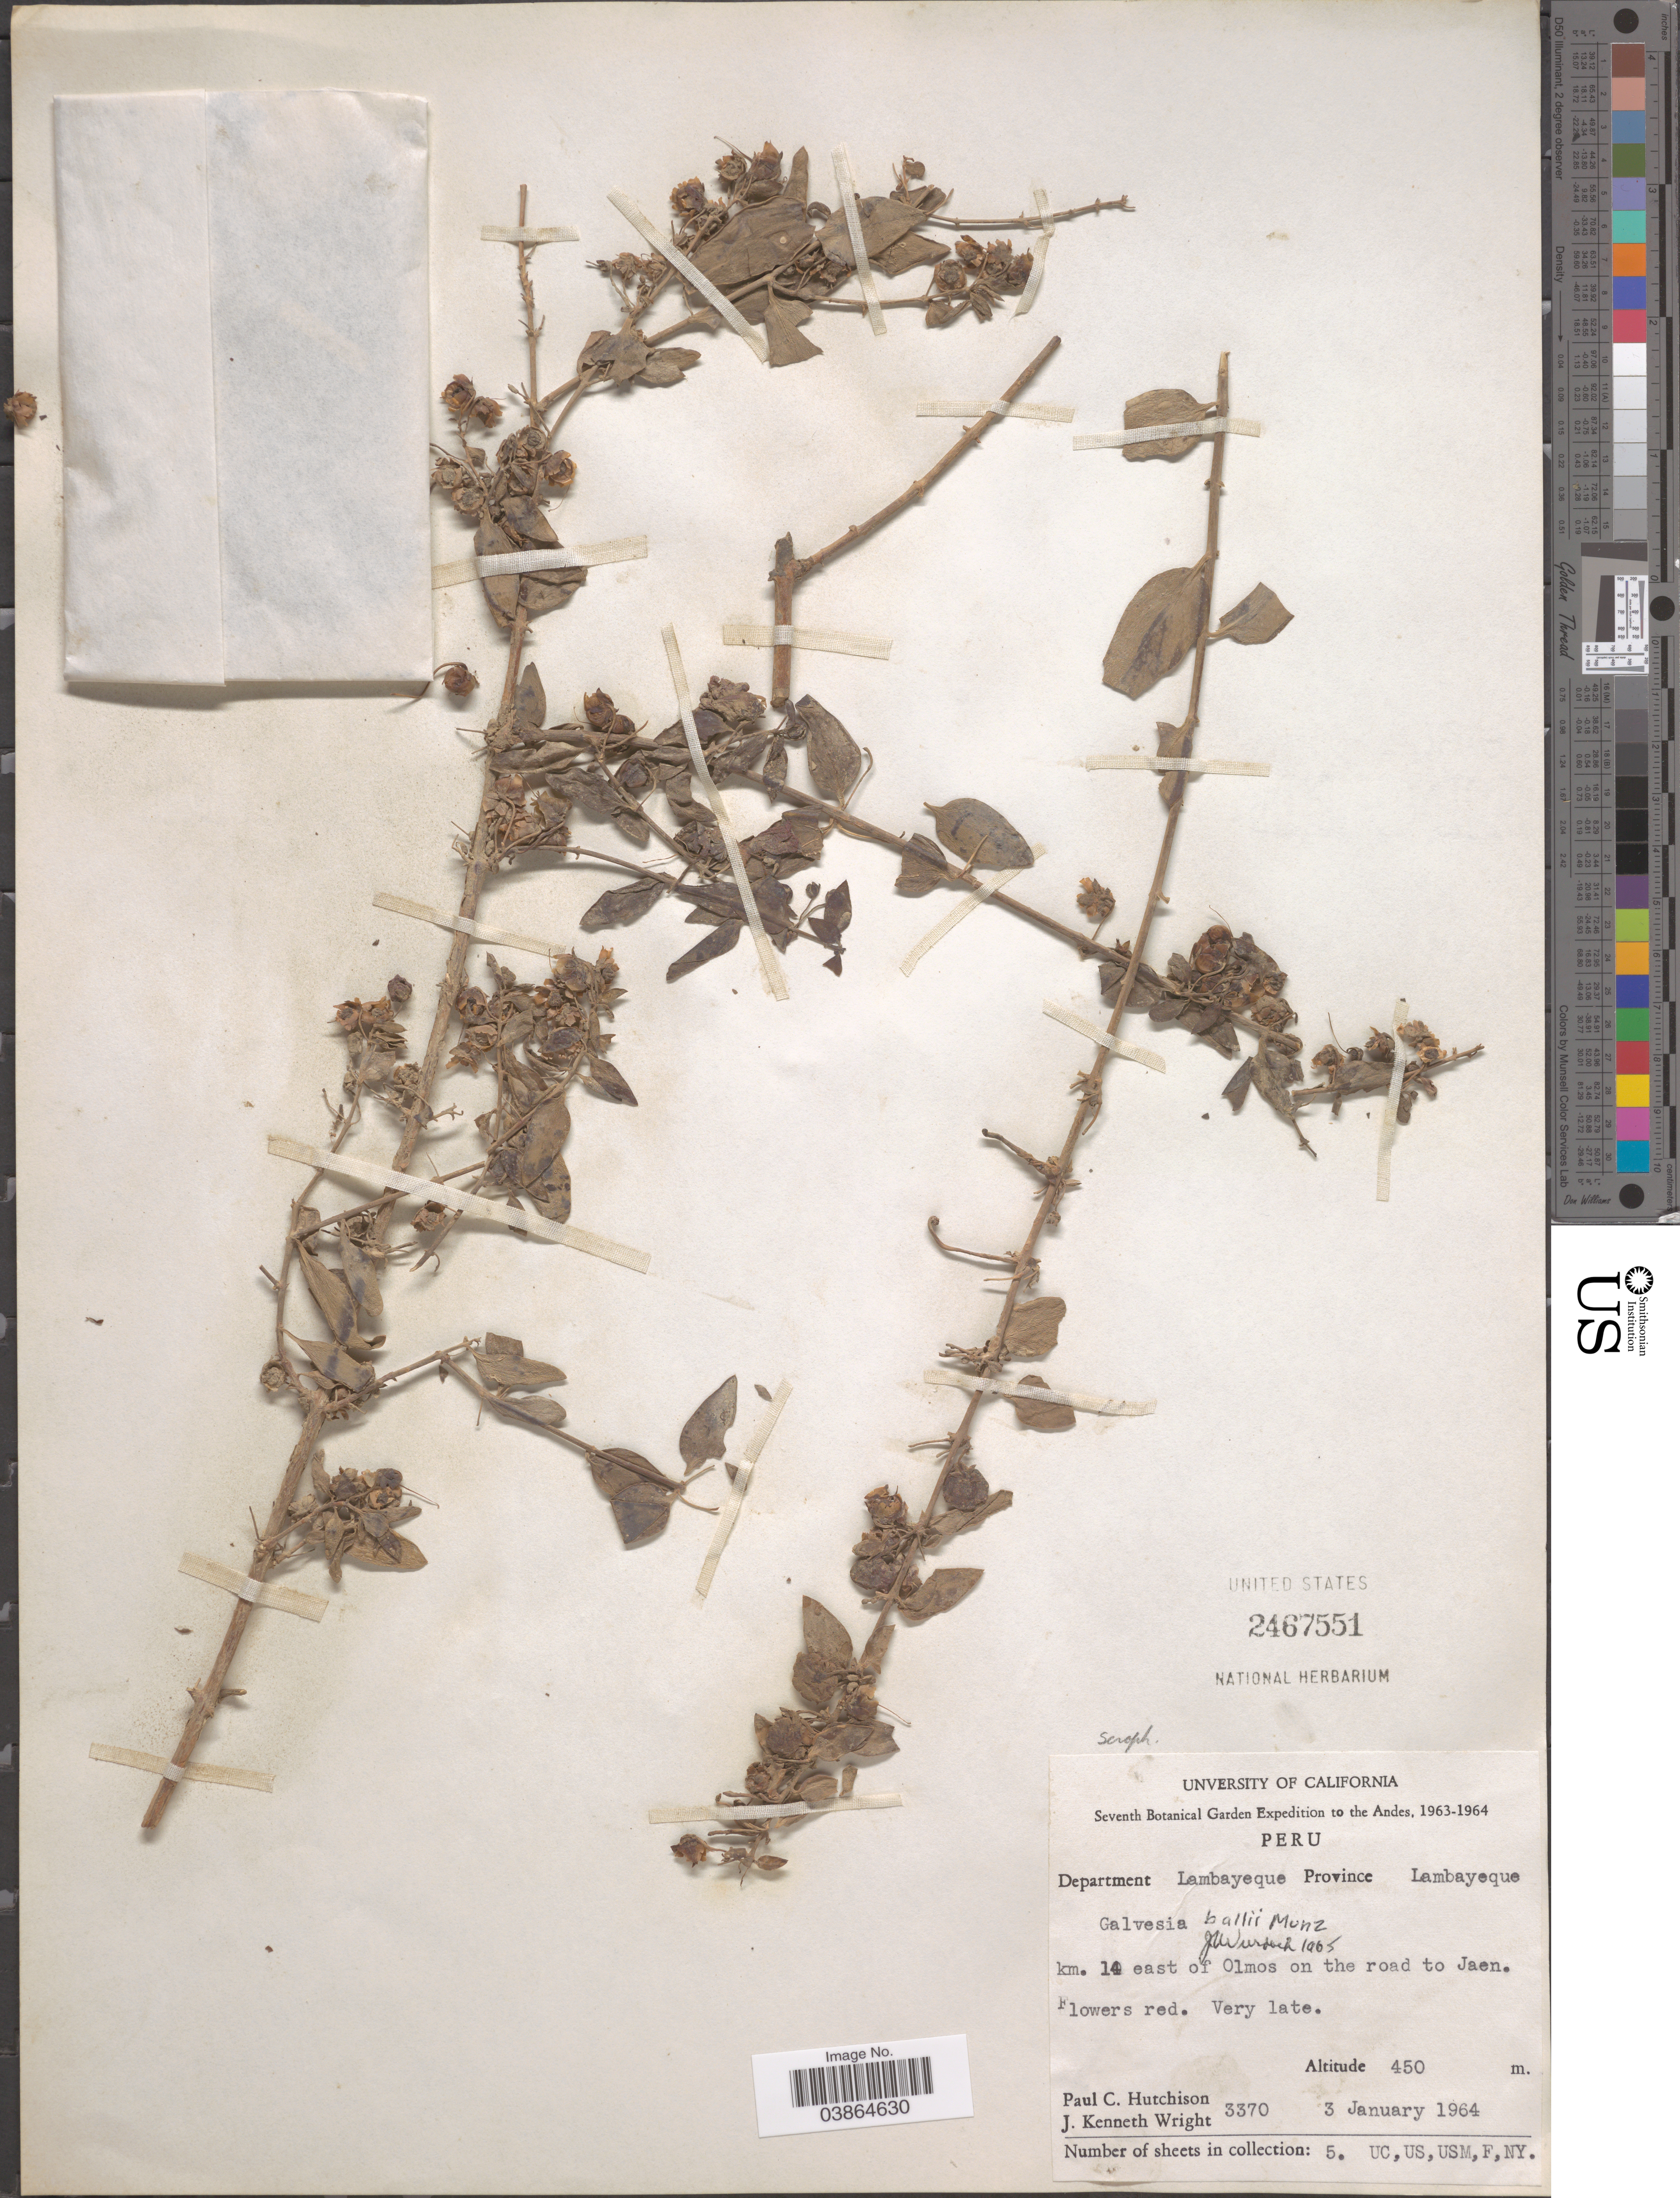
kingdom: Plantae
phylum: Tracheophyta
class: Magnoliopsida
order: Lamiales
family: Plantaginaceae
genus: Galvezia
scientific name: Galvezia ballii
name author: Munz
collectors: P. C. Hutchison & J. K. Wright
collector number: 3370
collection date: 1964-01-03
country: Peru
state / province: Lambayeque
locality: The Andes. Department Lambayeque. Province Lambayeque. Km. 14 east of Olmos on the road to Jaen.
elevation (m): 450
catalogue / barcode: US 2467551